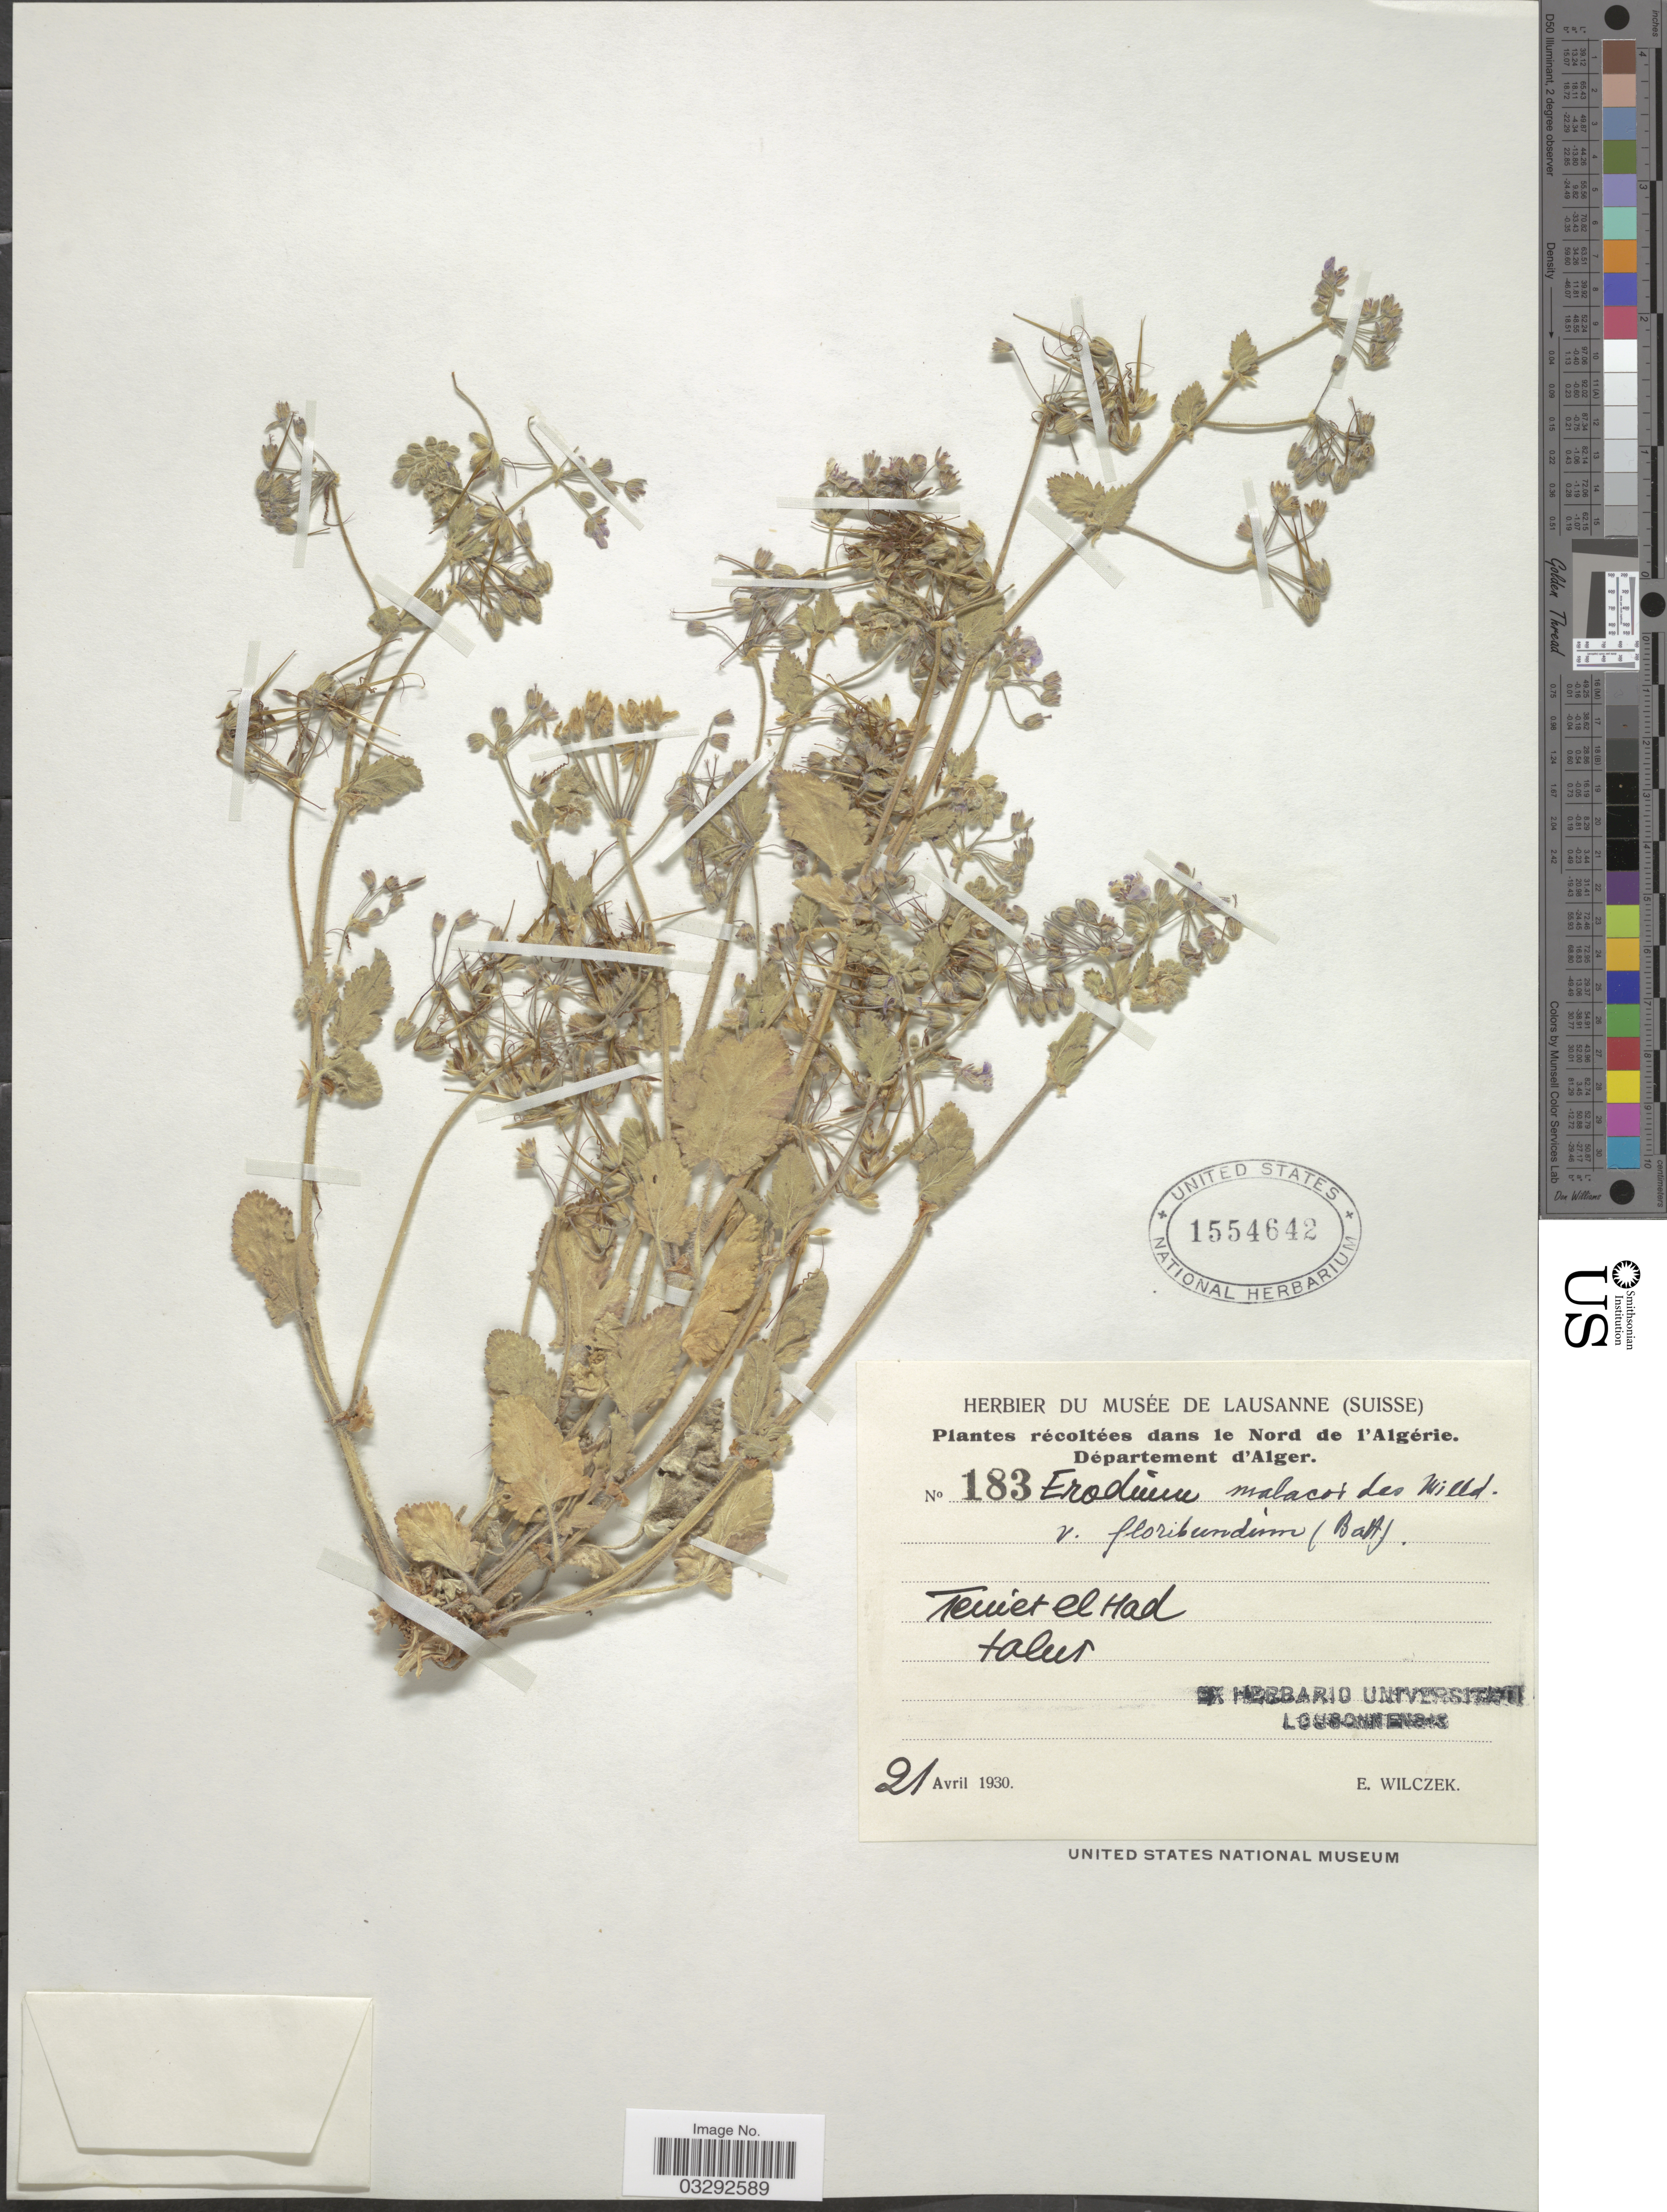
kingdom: Plantae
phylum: Tracheophyta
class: Magnoliopsida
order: Geraniales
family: Geraniaceae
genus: Erodium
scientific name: Erodium malacoides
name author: (L.) L'Hér.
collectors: E. Wilczek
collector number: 183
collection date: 1930-04-21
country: Algeria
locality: Dans le Nord de l'Algérie. Département d'Alger. Teniet el Had.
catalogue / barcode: US 1554642